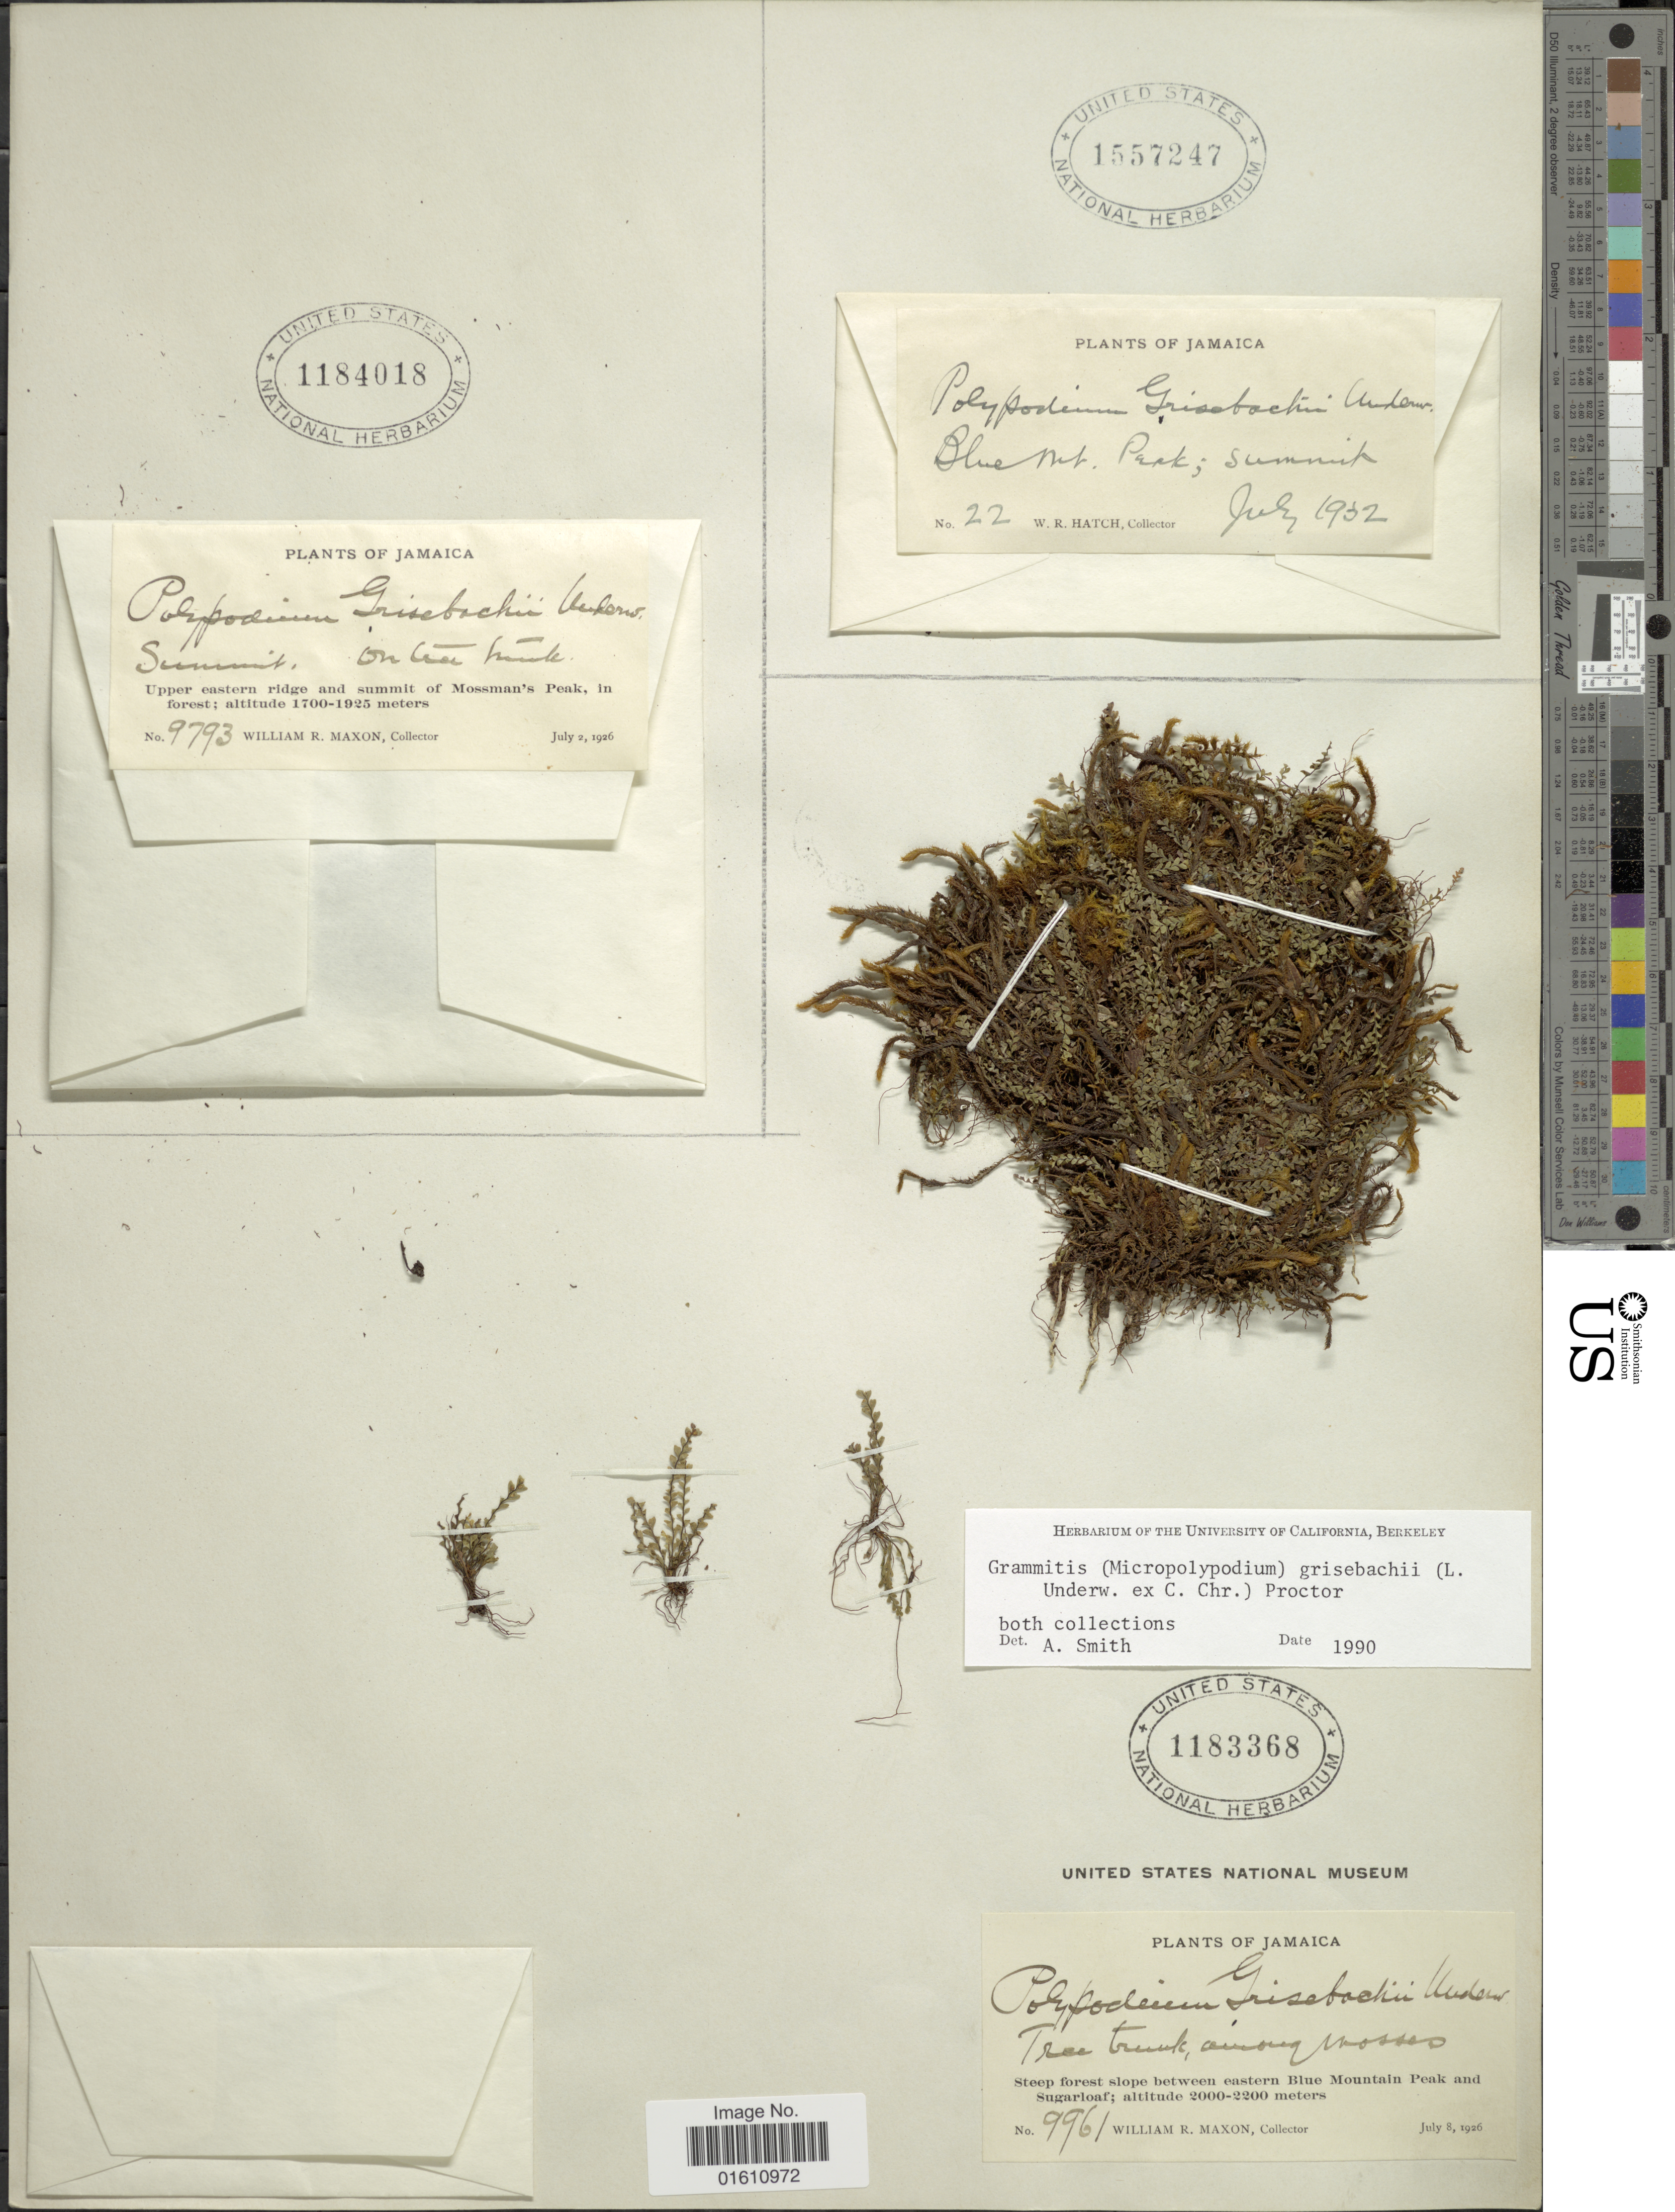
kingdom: Plantae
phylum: Tracheophyta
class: Polypodiopsida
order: Polypodiales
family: Polypodiaceae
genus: Moranopteris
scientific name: Moranopteris grisebachii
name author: (C. Chr.) R. Y. Hirai & J. Prado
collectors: W. R. Maxon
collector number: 9793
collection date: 1926-07-02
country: Jamaica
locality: Upper eastern ridge and summit of Mossman's Peak, in forest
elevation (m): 1700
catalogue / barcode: US 1184018